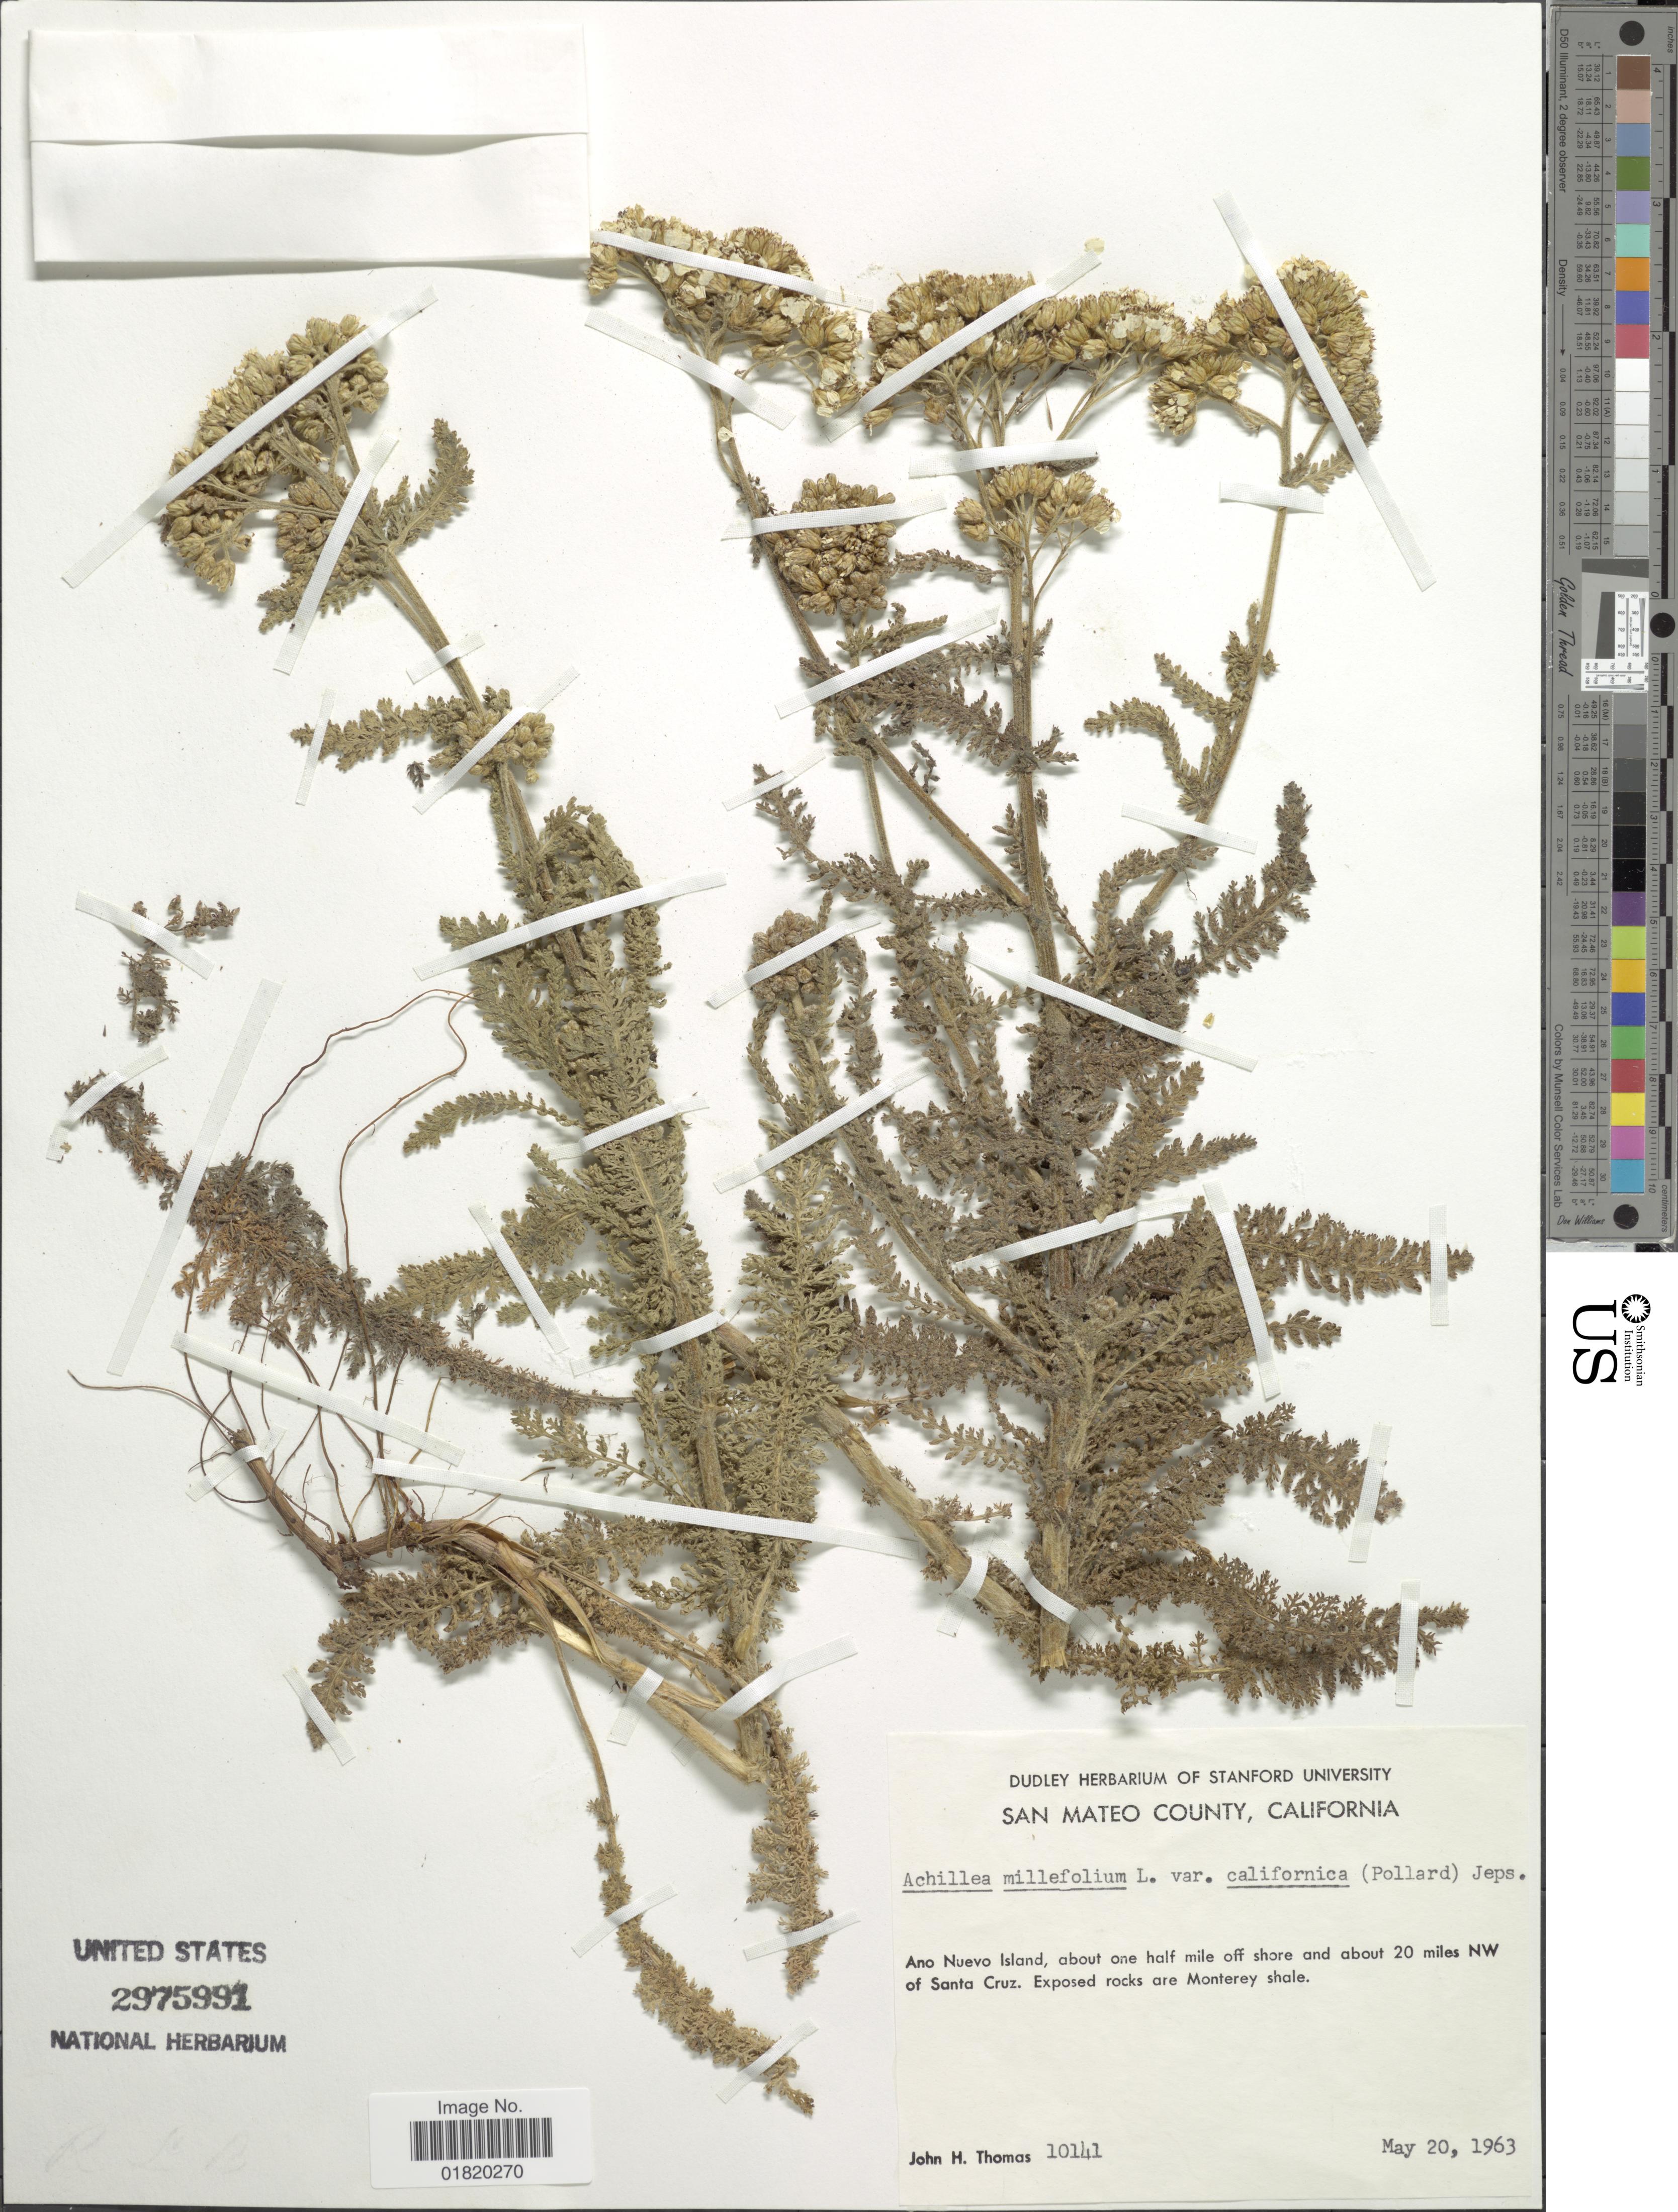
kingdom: Plantae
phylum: Tracheophyta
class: Magnoliopsida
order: Asterales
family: Asteraceae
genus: Achillea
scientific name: Achillea millefolium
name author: L.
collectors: J. H. Thomas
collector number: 10141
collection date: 1963-05-20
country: United States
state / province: California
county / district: San Mateo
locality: San Mateo County. Ano Nuevo Island, about one half mile off shore and about 20 miles NW of Santa Cruz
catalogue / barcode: US 2975991